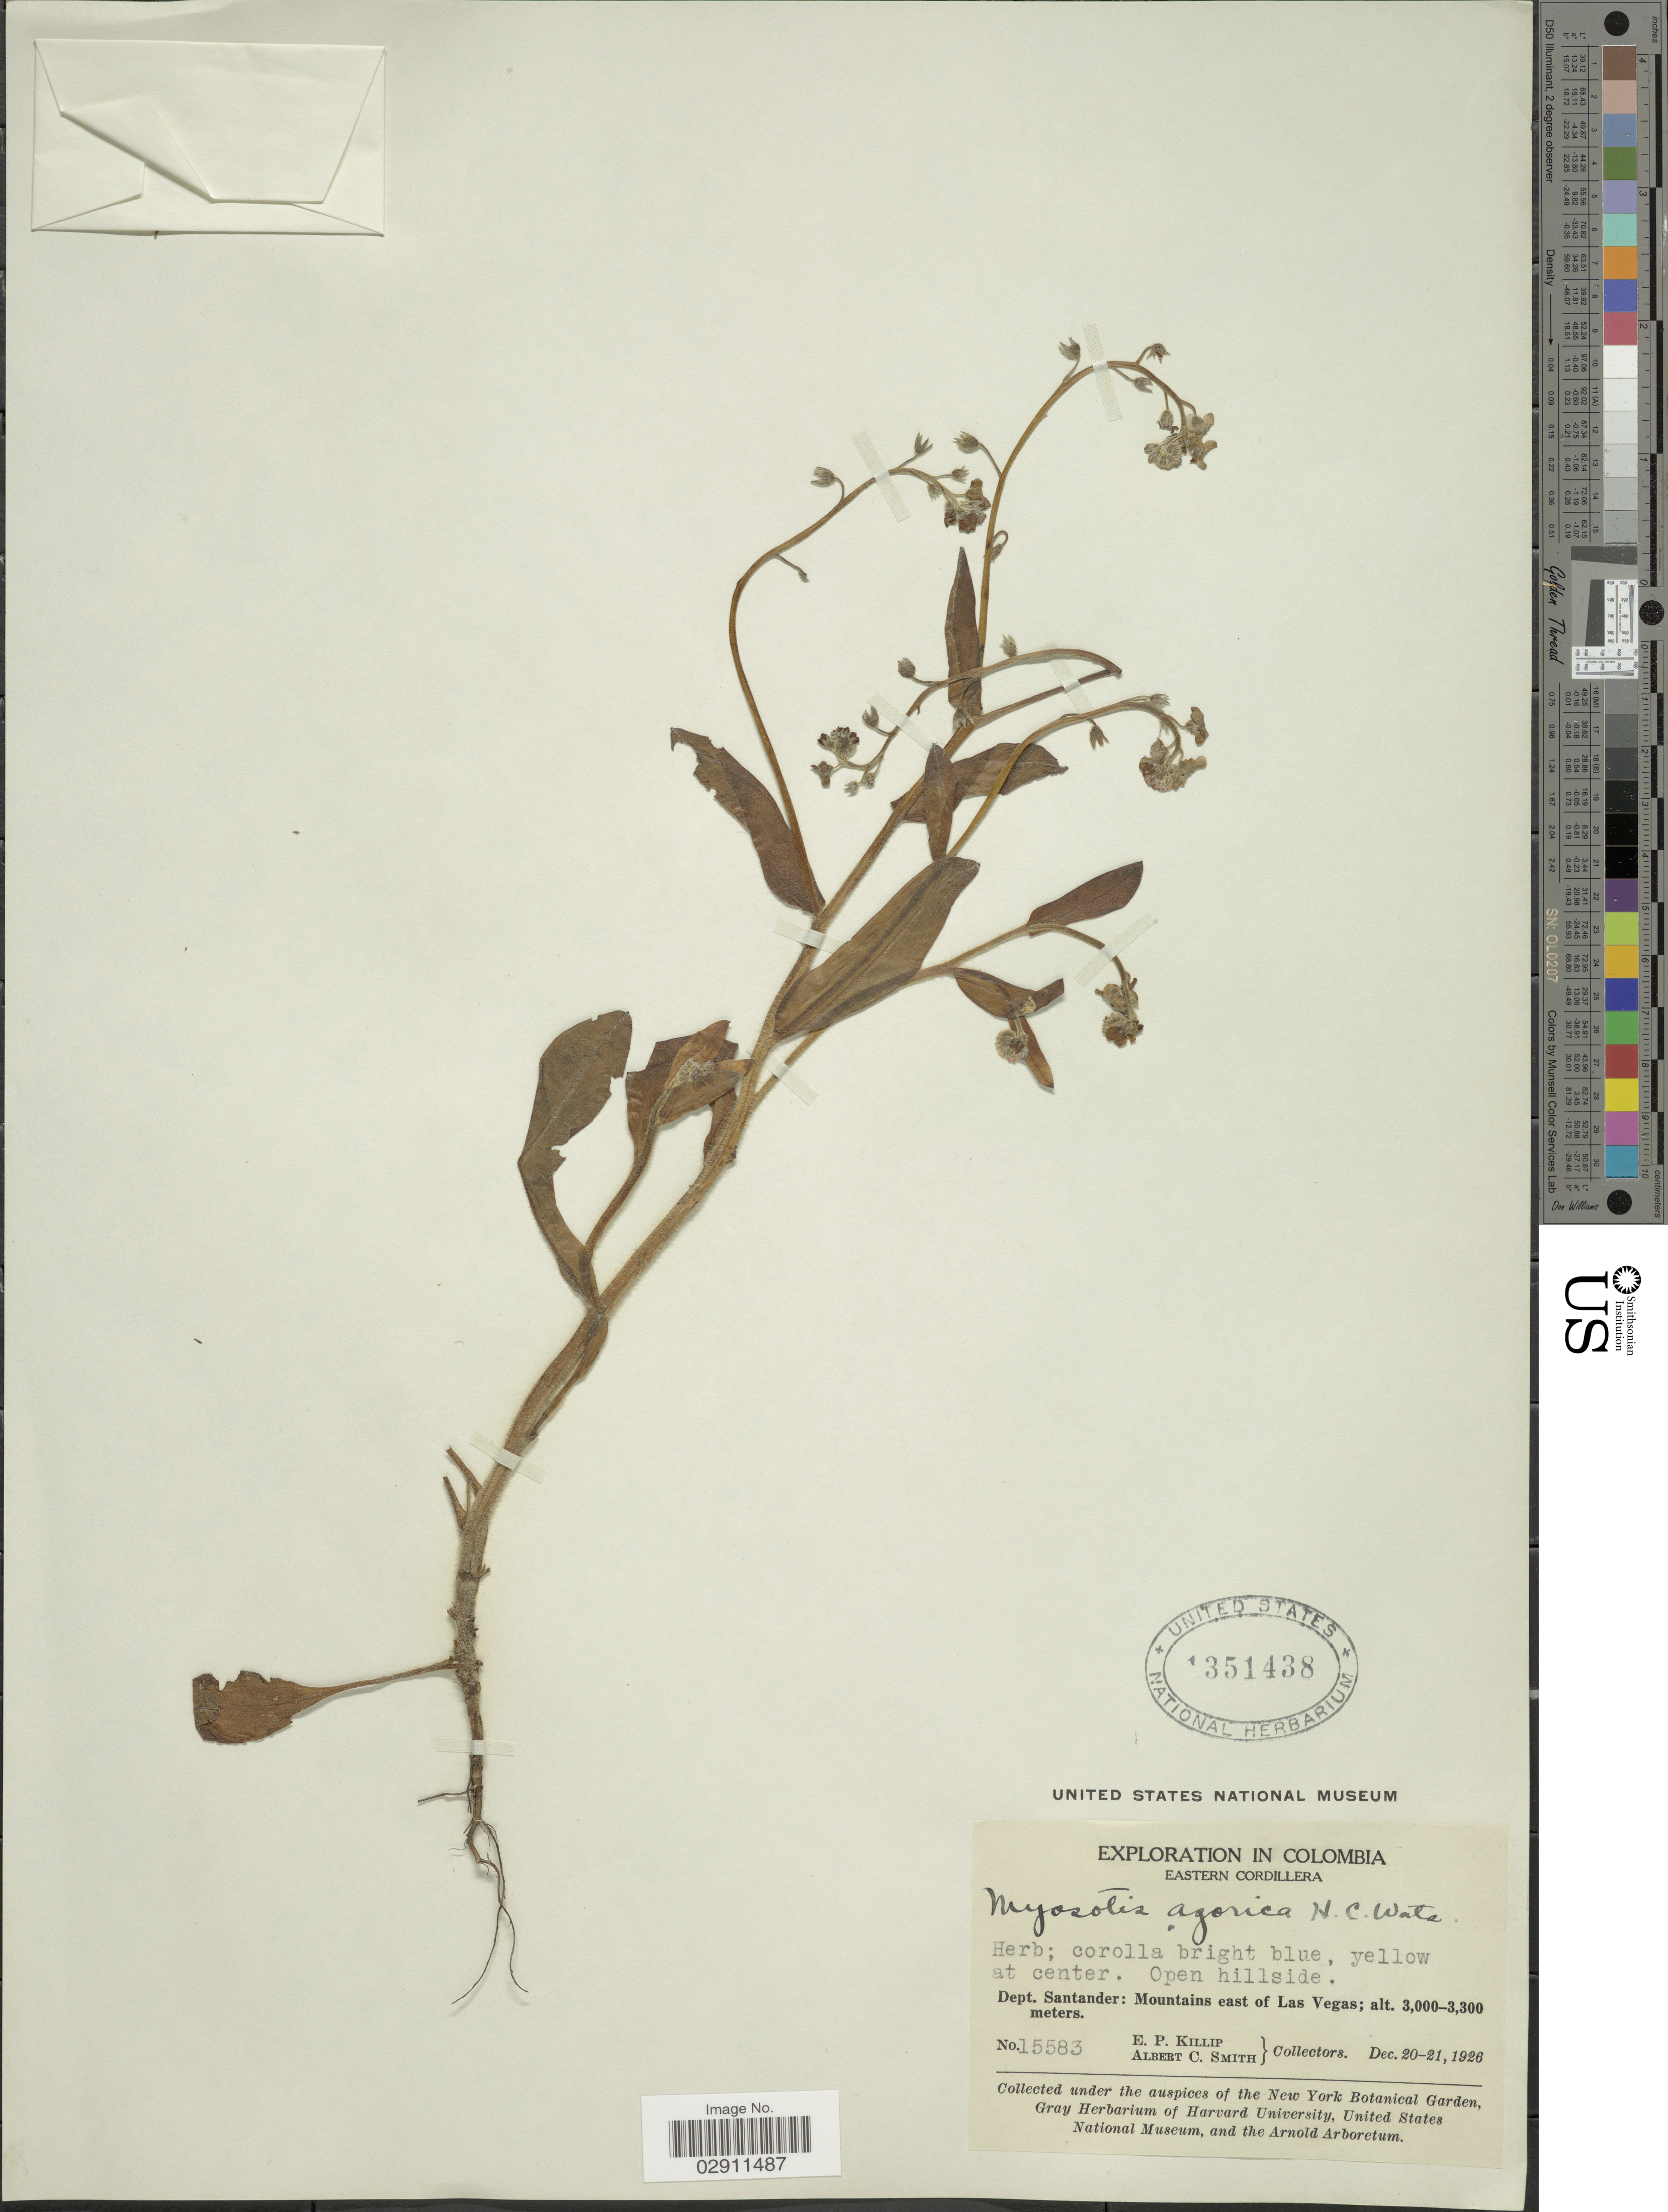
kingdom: Plantae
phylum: Tracheophyta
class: Magnoliopsida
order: Boraginales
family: Boraginaceae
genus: Myosotis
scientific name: Myosotis azorica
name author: H. C. Watson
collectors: E. P. Killip & A. C. Smith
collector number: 15583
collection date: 1926-12-20/1926-12-21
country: Colombia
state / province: Santander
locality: Eastern Cordillera, Dept. Santander: Mountains east of Las Vegas.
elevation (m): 3000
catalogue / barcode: US 351438